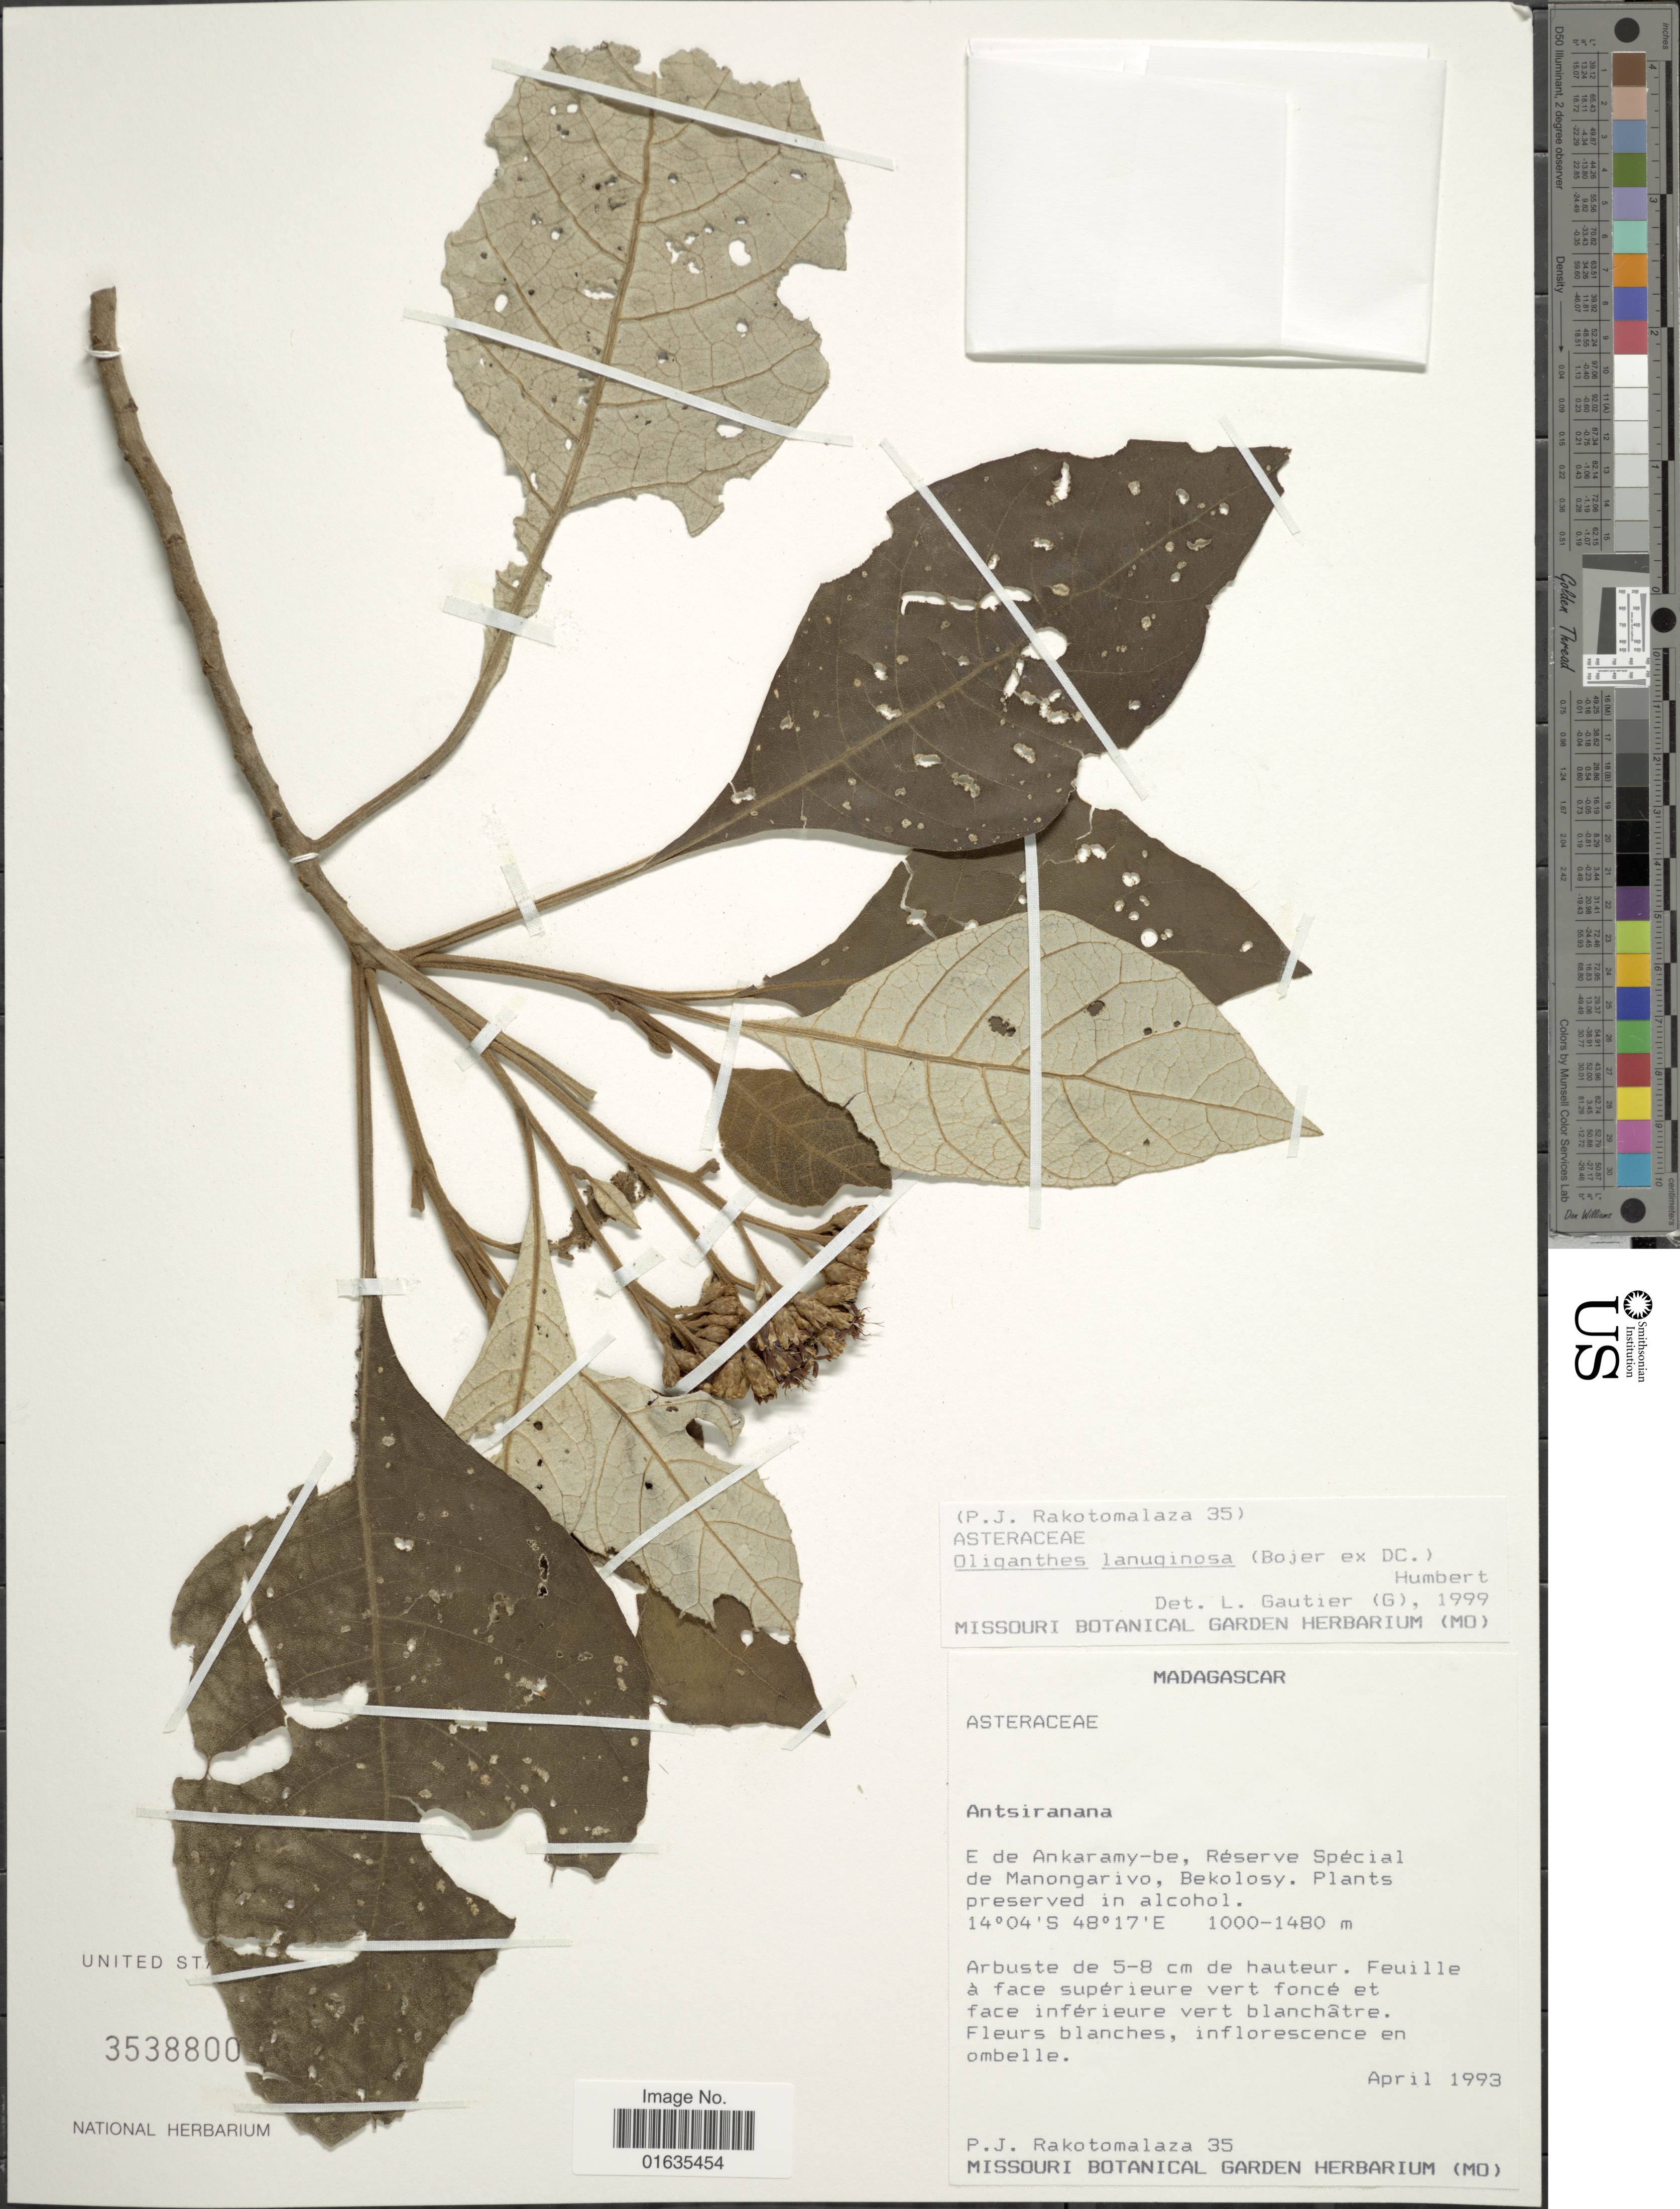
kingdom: Plantae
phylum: Tracheophyta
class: Magnoliopsida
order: Asterales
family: Asteraceae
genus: Oliganthes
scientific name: Oliganthes lanuginosa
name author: (Bojer) Humbert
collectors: P. J. Rakotomalaza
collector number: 35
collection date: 1993-04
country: Madagascar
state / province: Diana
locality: E de Ankaramy-be, Reserve Special de Manongarivo, Bekolosy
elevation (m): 1000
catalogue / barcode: US 3538800